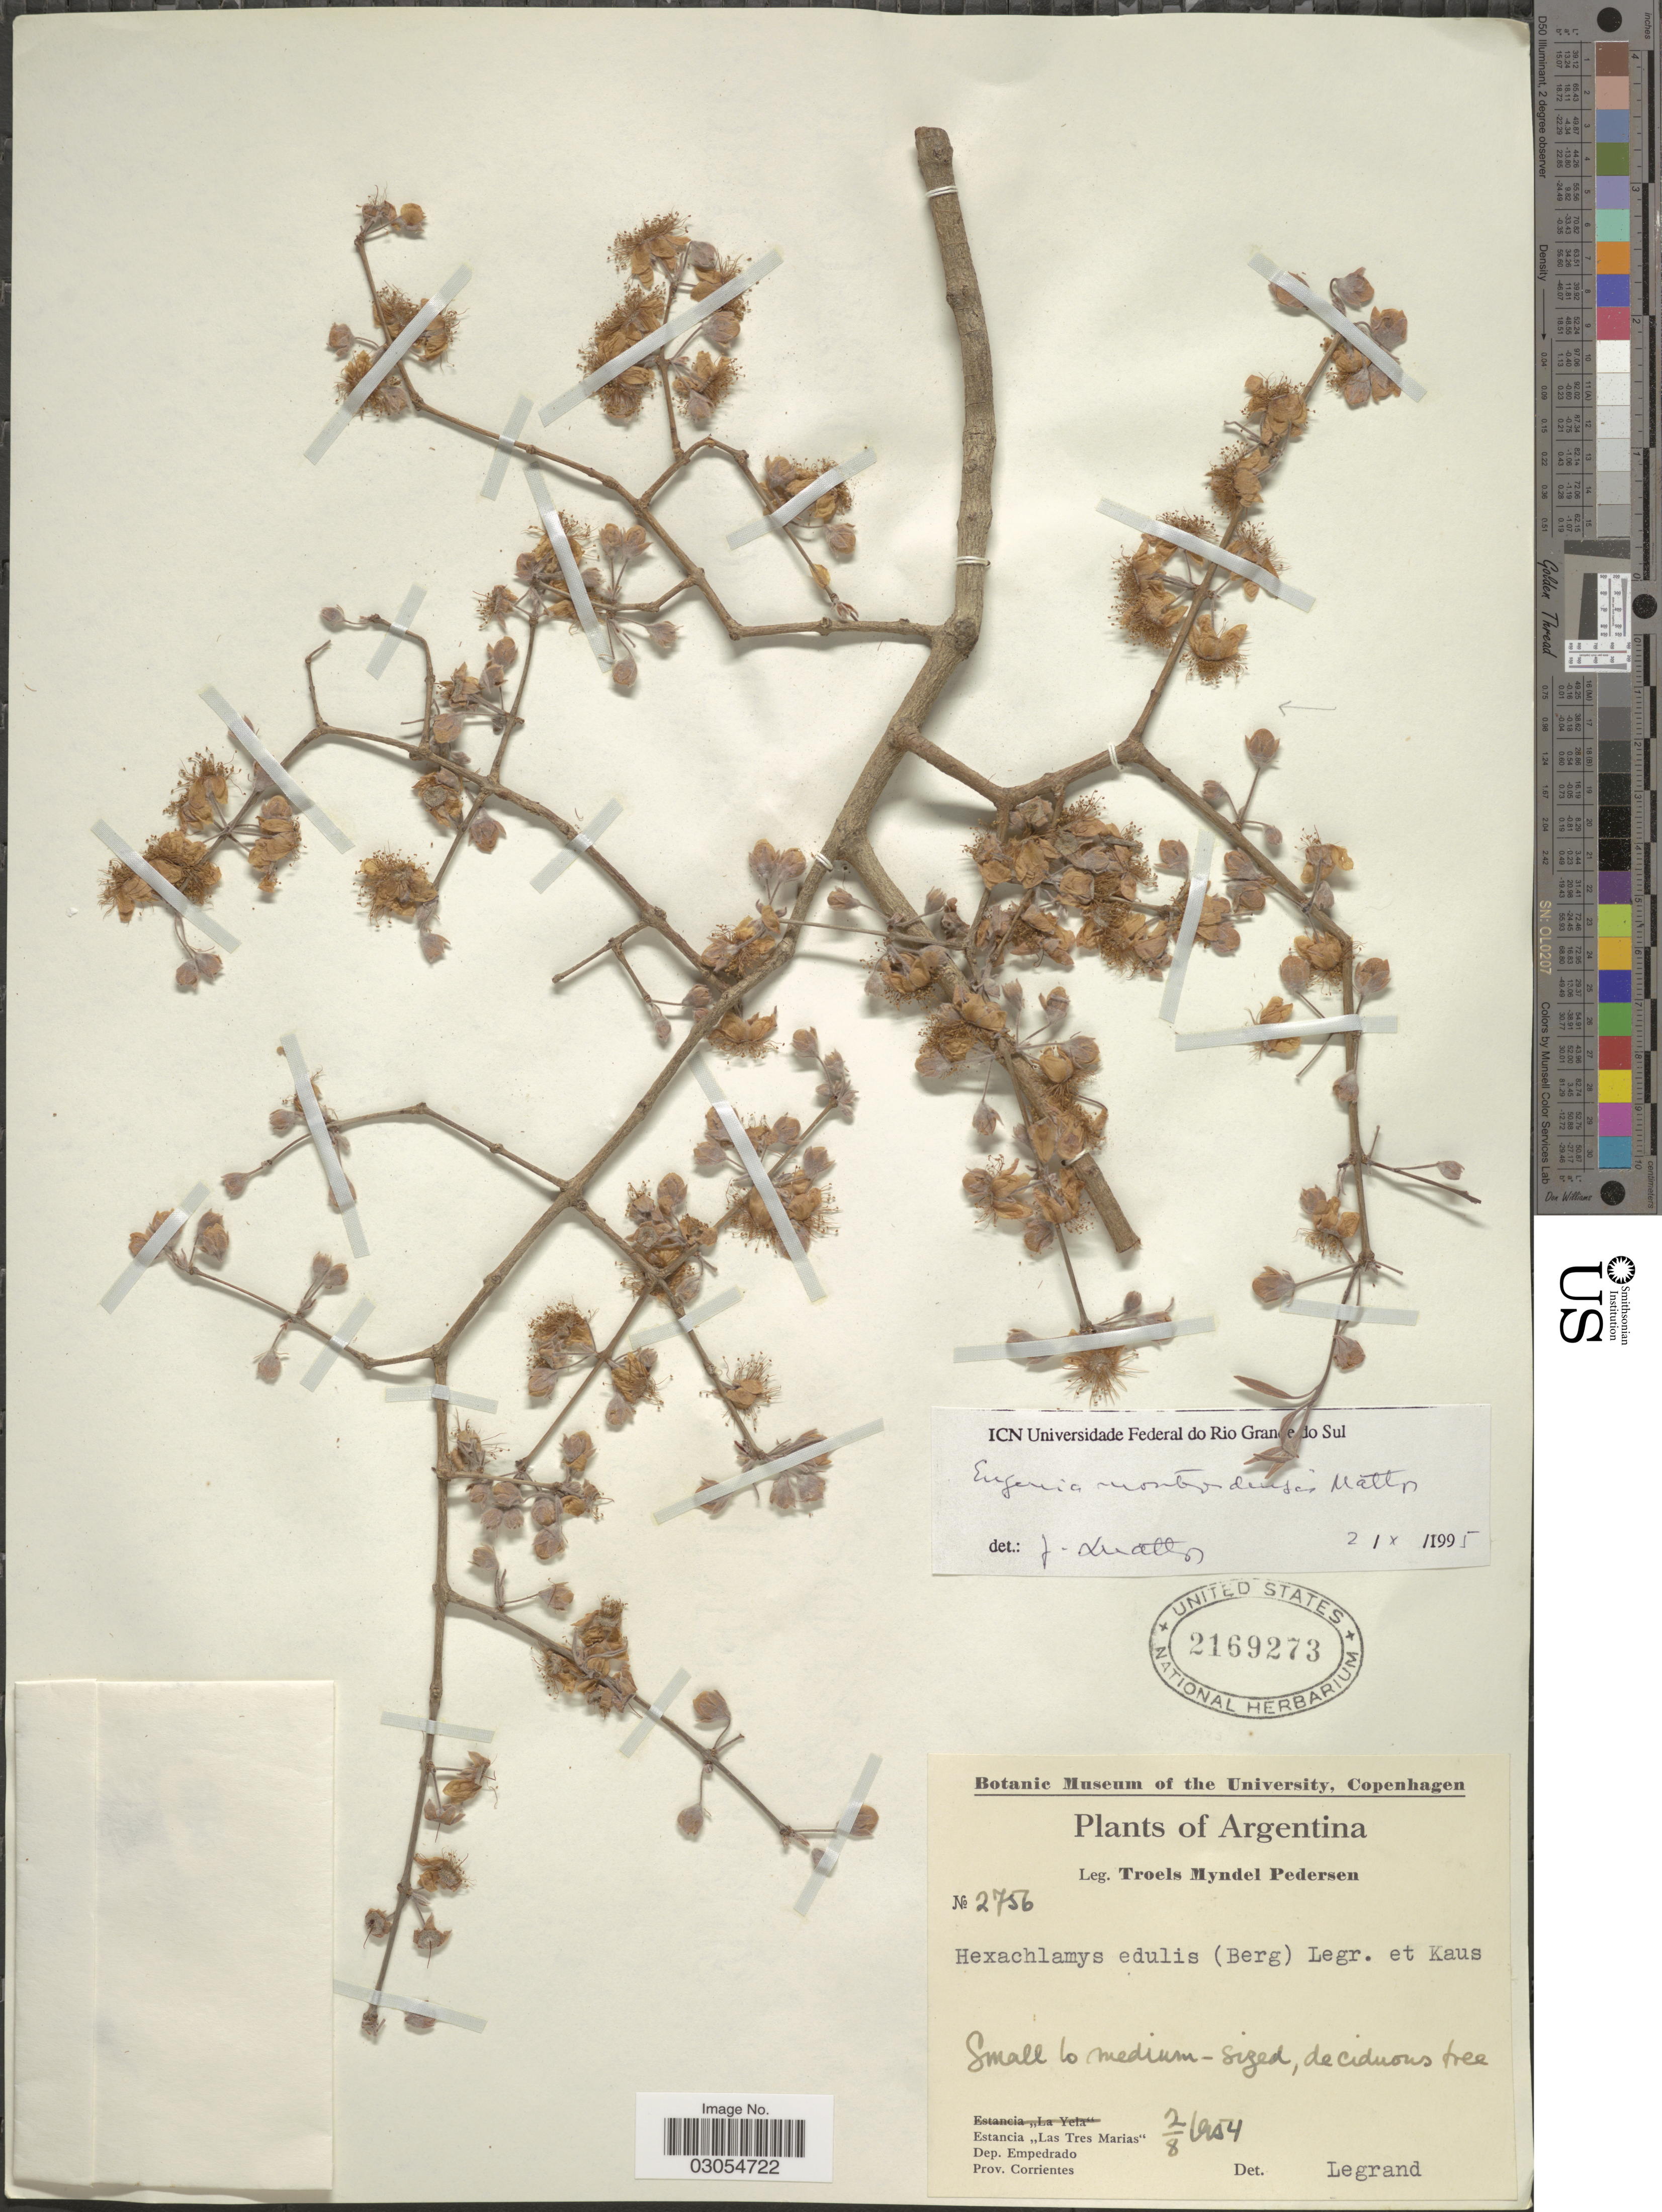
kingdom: Plantae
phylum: Tracheophyta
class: Magnoliopsida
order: Myrtales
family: Myrtaceae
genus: Eugenia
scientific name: Eugenia myrcianthes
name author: Nied.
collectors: T. Pederson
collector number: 2756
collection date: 1954-08-02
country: Argentina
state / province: Corrientes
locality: Estancia "Las Tres Marias". Dep. Empedrado.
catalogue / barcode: US 2169273